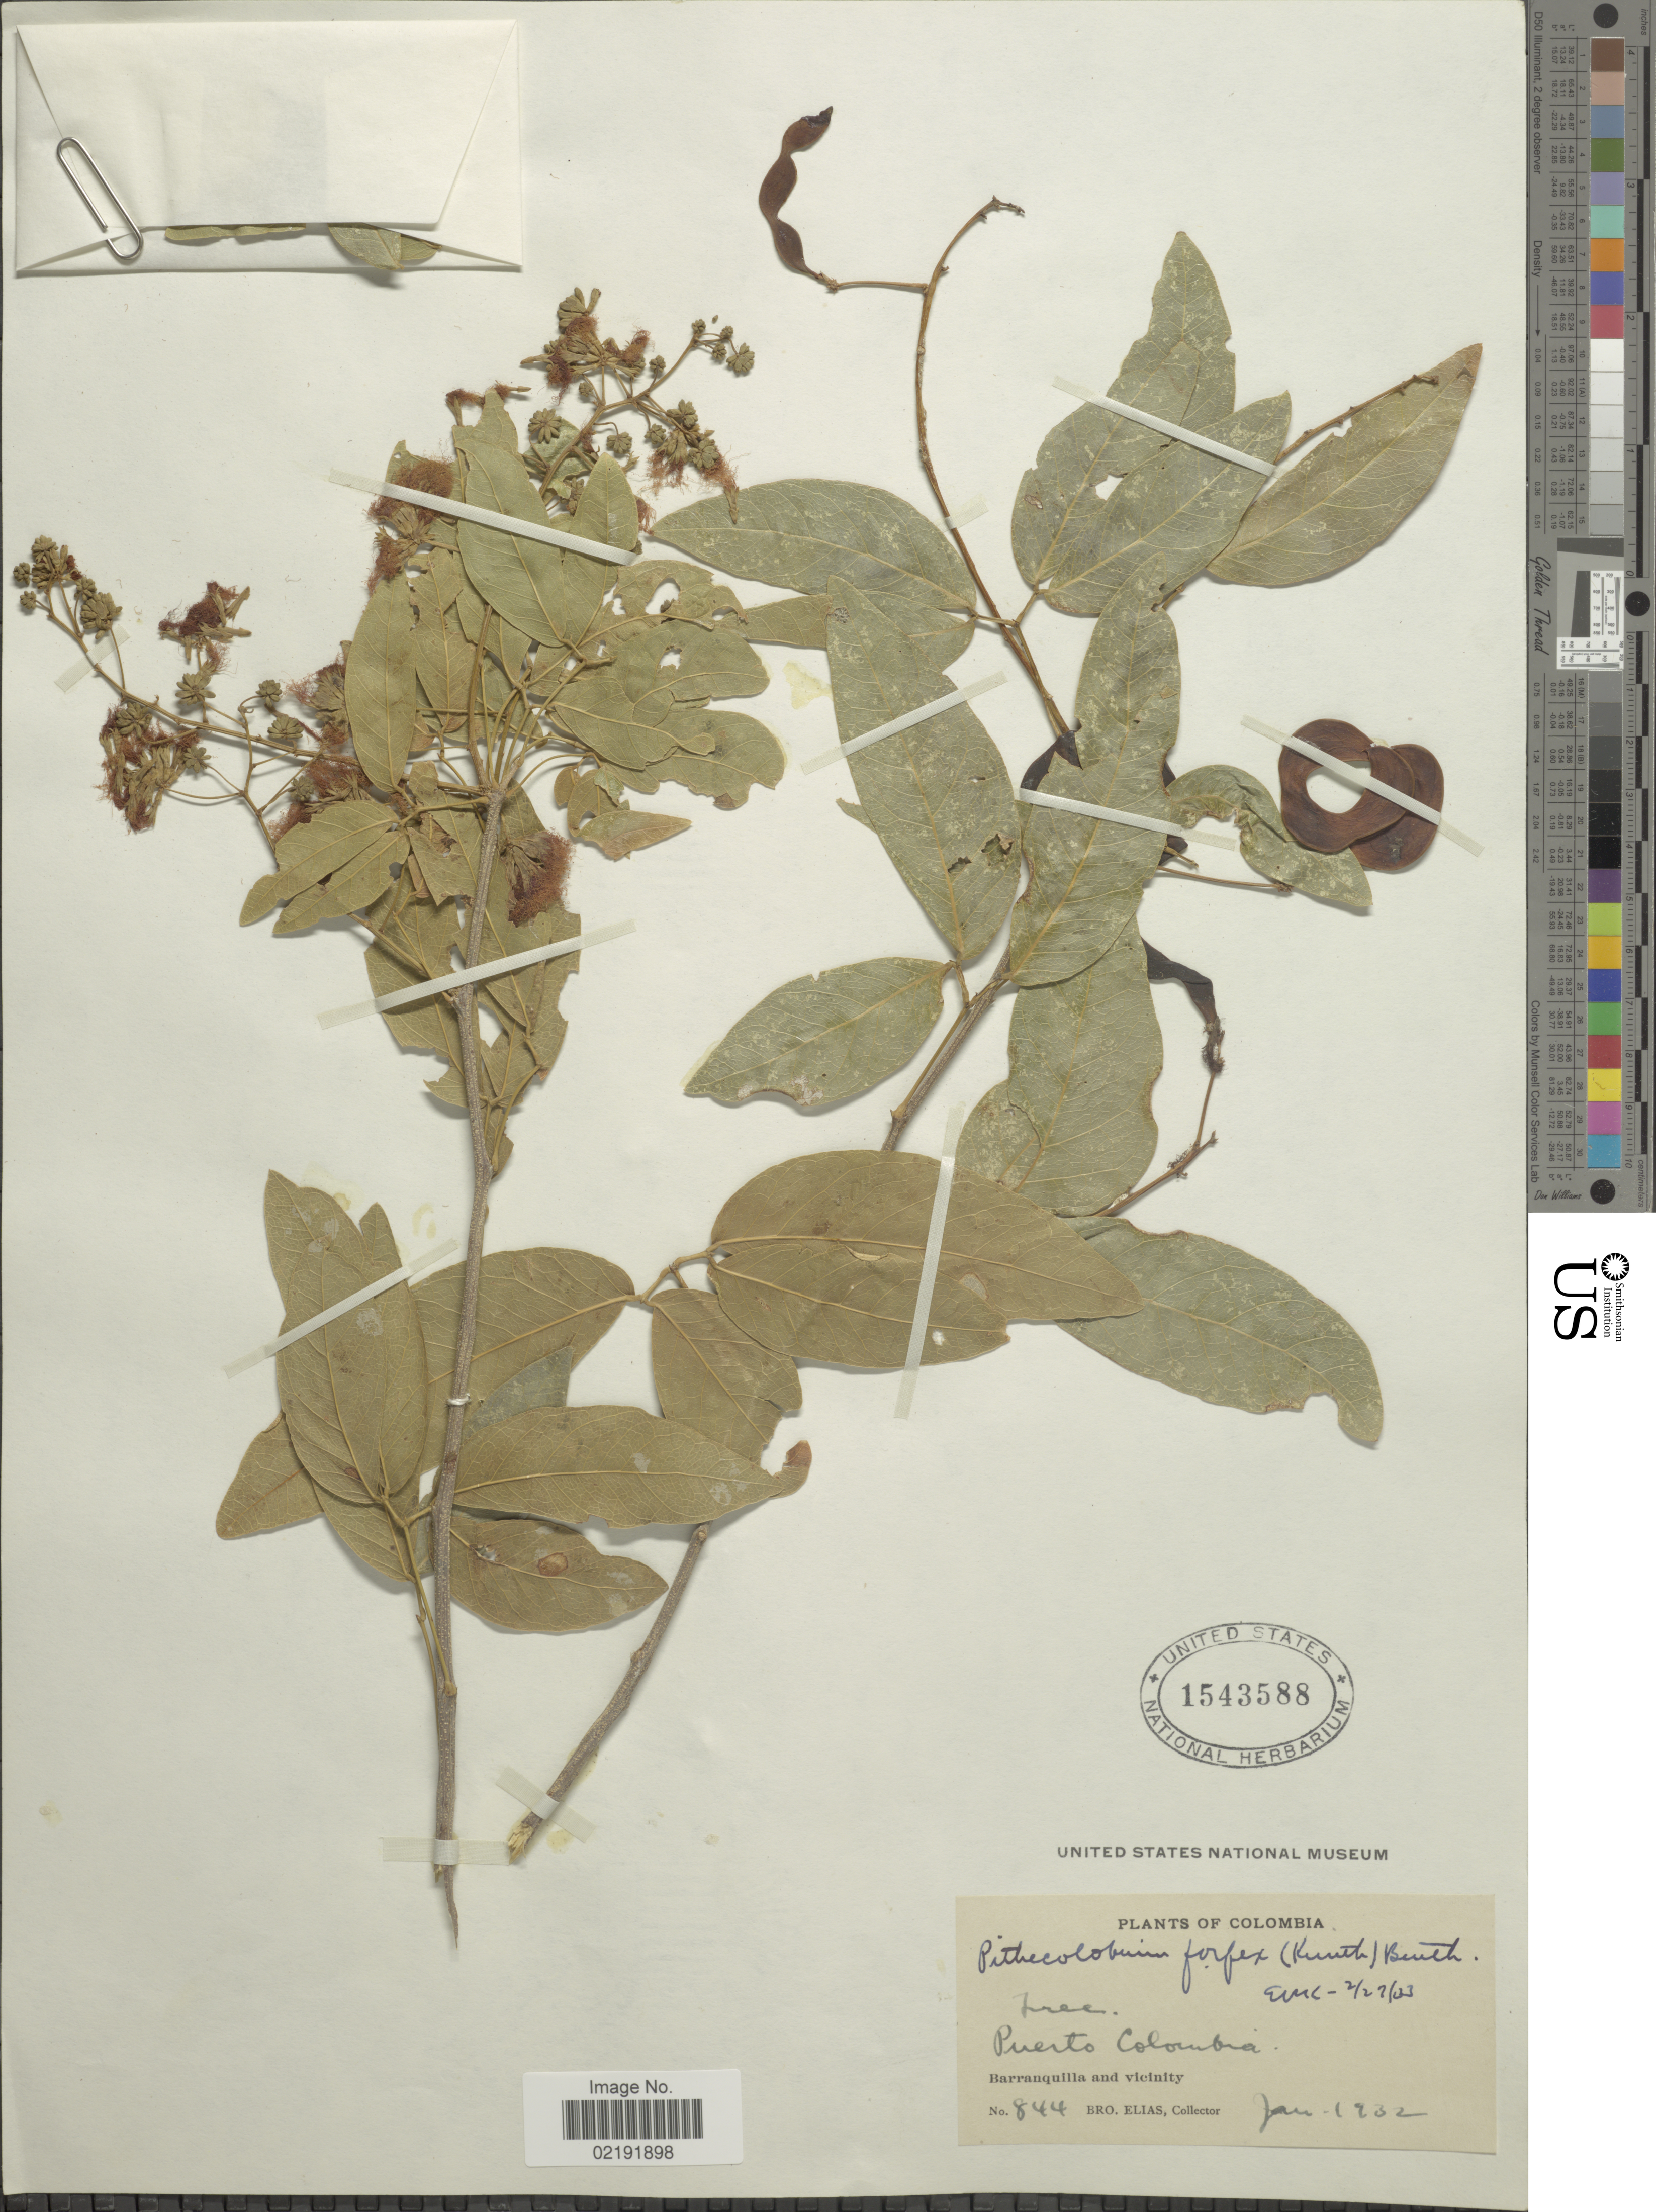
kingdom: Plantae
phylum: Tracheophyta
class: Magnoliopsida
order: Fabales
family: Fabaceae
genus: Pithecellobium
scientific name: Pithecellobium roseum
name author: (Vahl) Barneby & J.W. Grimes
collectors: Bro. Elias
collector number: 844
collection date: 1932-01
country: Colombia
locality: Puerto Colombia. Barranquilla and vicinity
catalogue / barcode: US 1543588